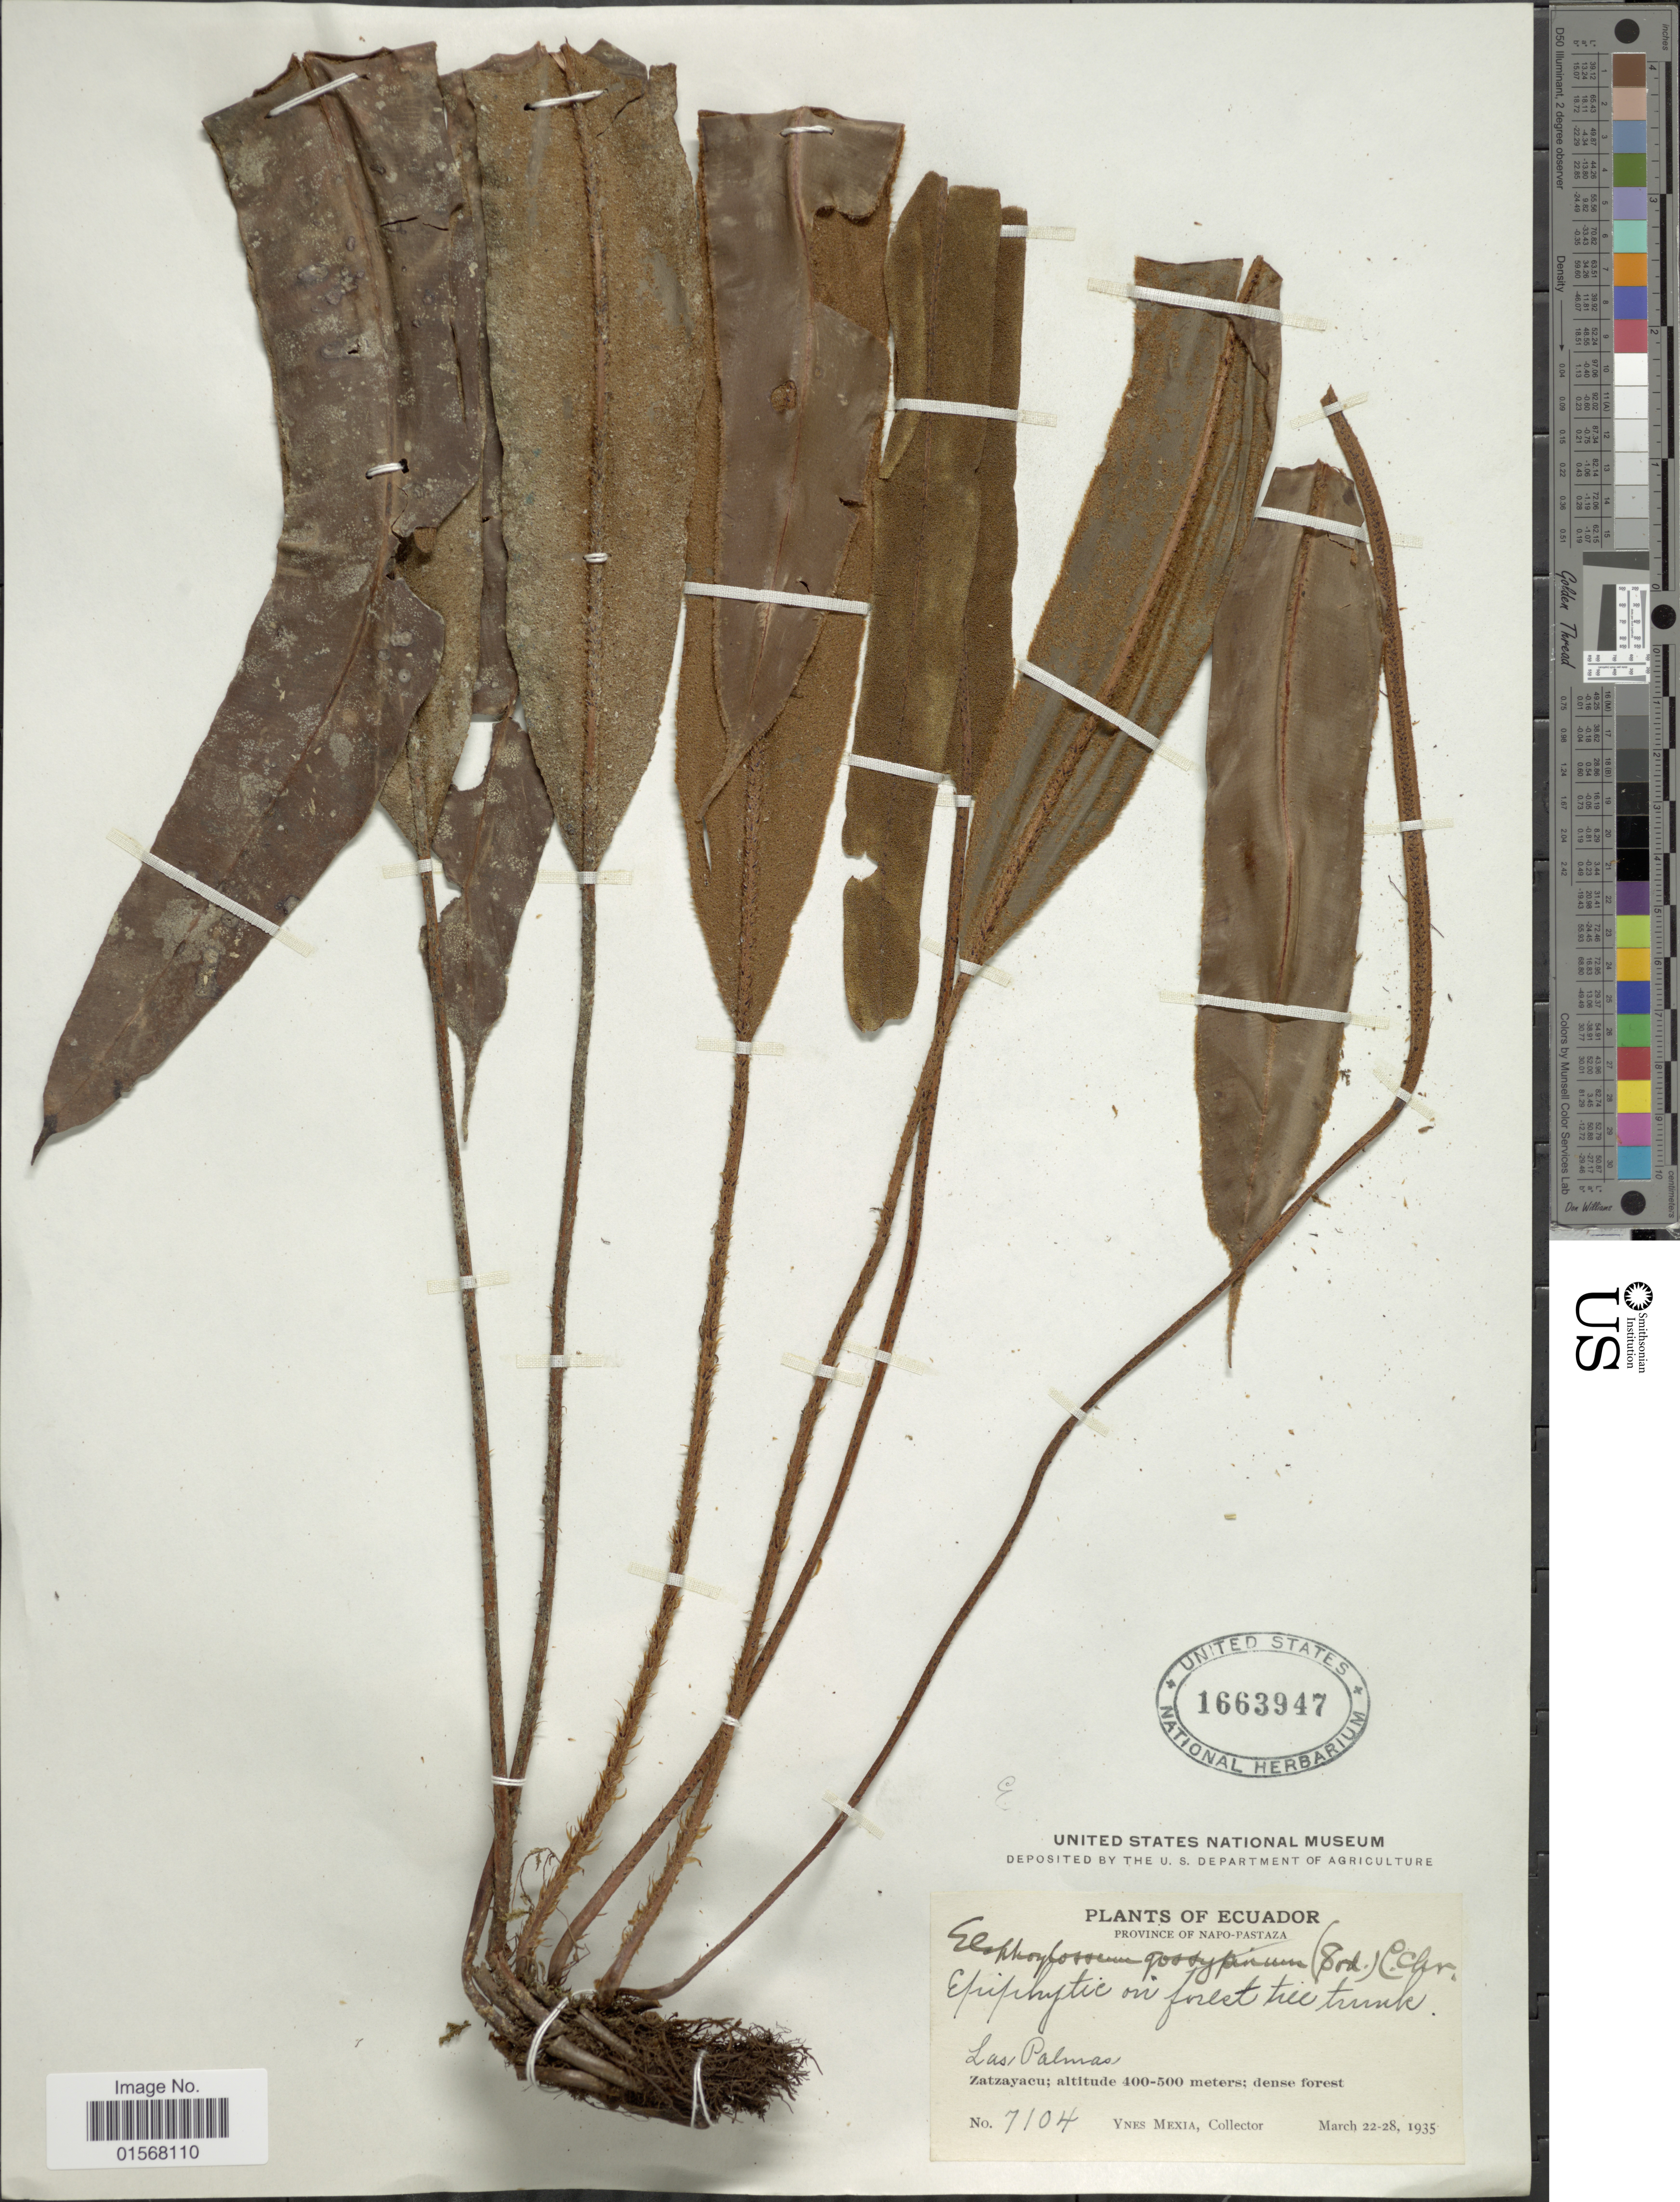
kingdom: Plantae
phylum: Tracheophyta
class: Polypodiopsida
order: Polypodiales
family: Dryopteridaceae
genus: Elaphoglossum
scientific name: Elaphoglossum sp.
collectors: Y. Mexia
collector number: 7104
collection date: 1935-03-22/1935-03-28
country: Ecuador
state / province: Napo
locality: Province of Napo- Pastaza, Las Palmas, Zatzayacu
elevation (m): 400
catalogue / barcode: US 1663947